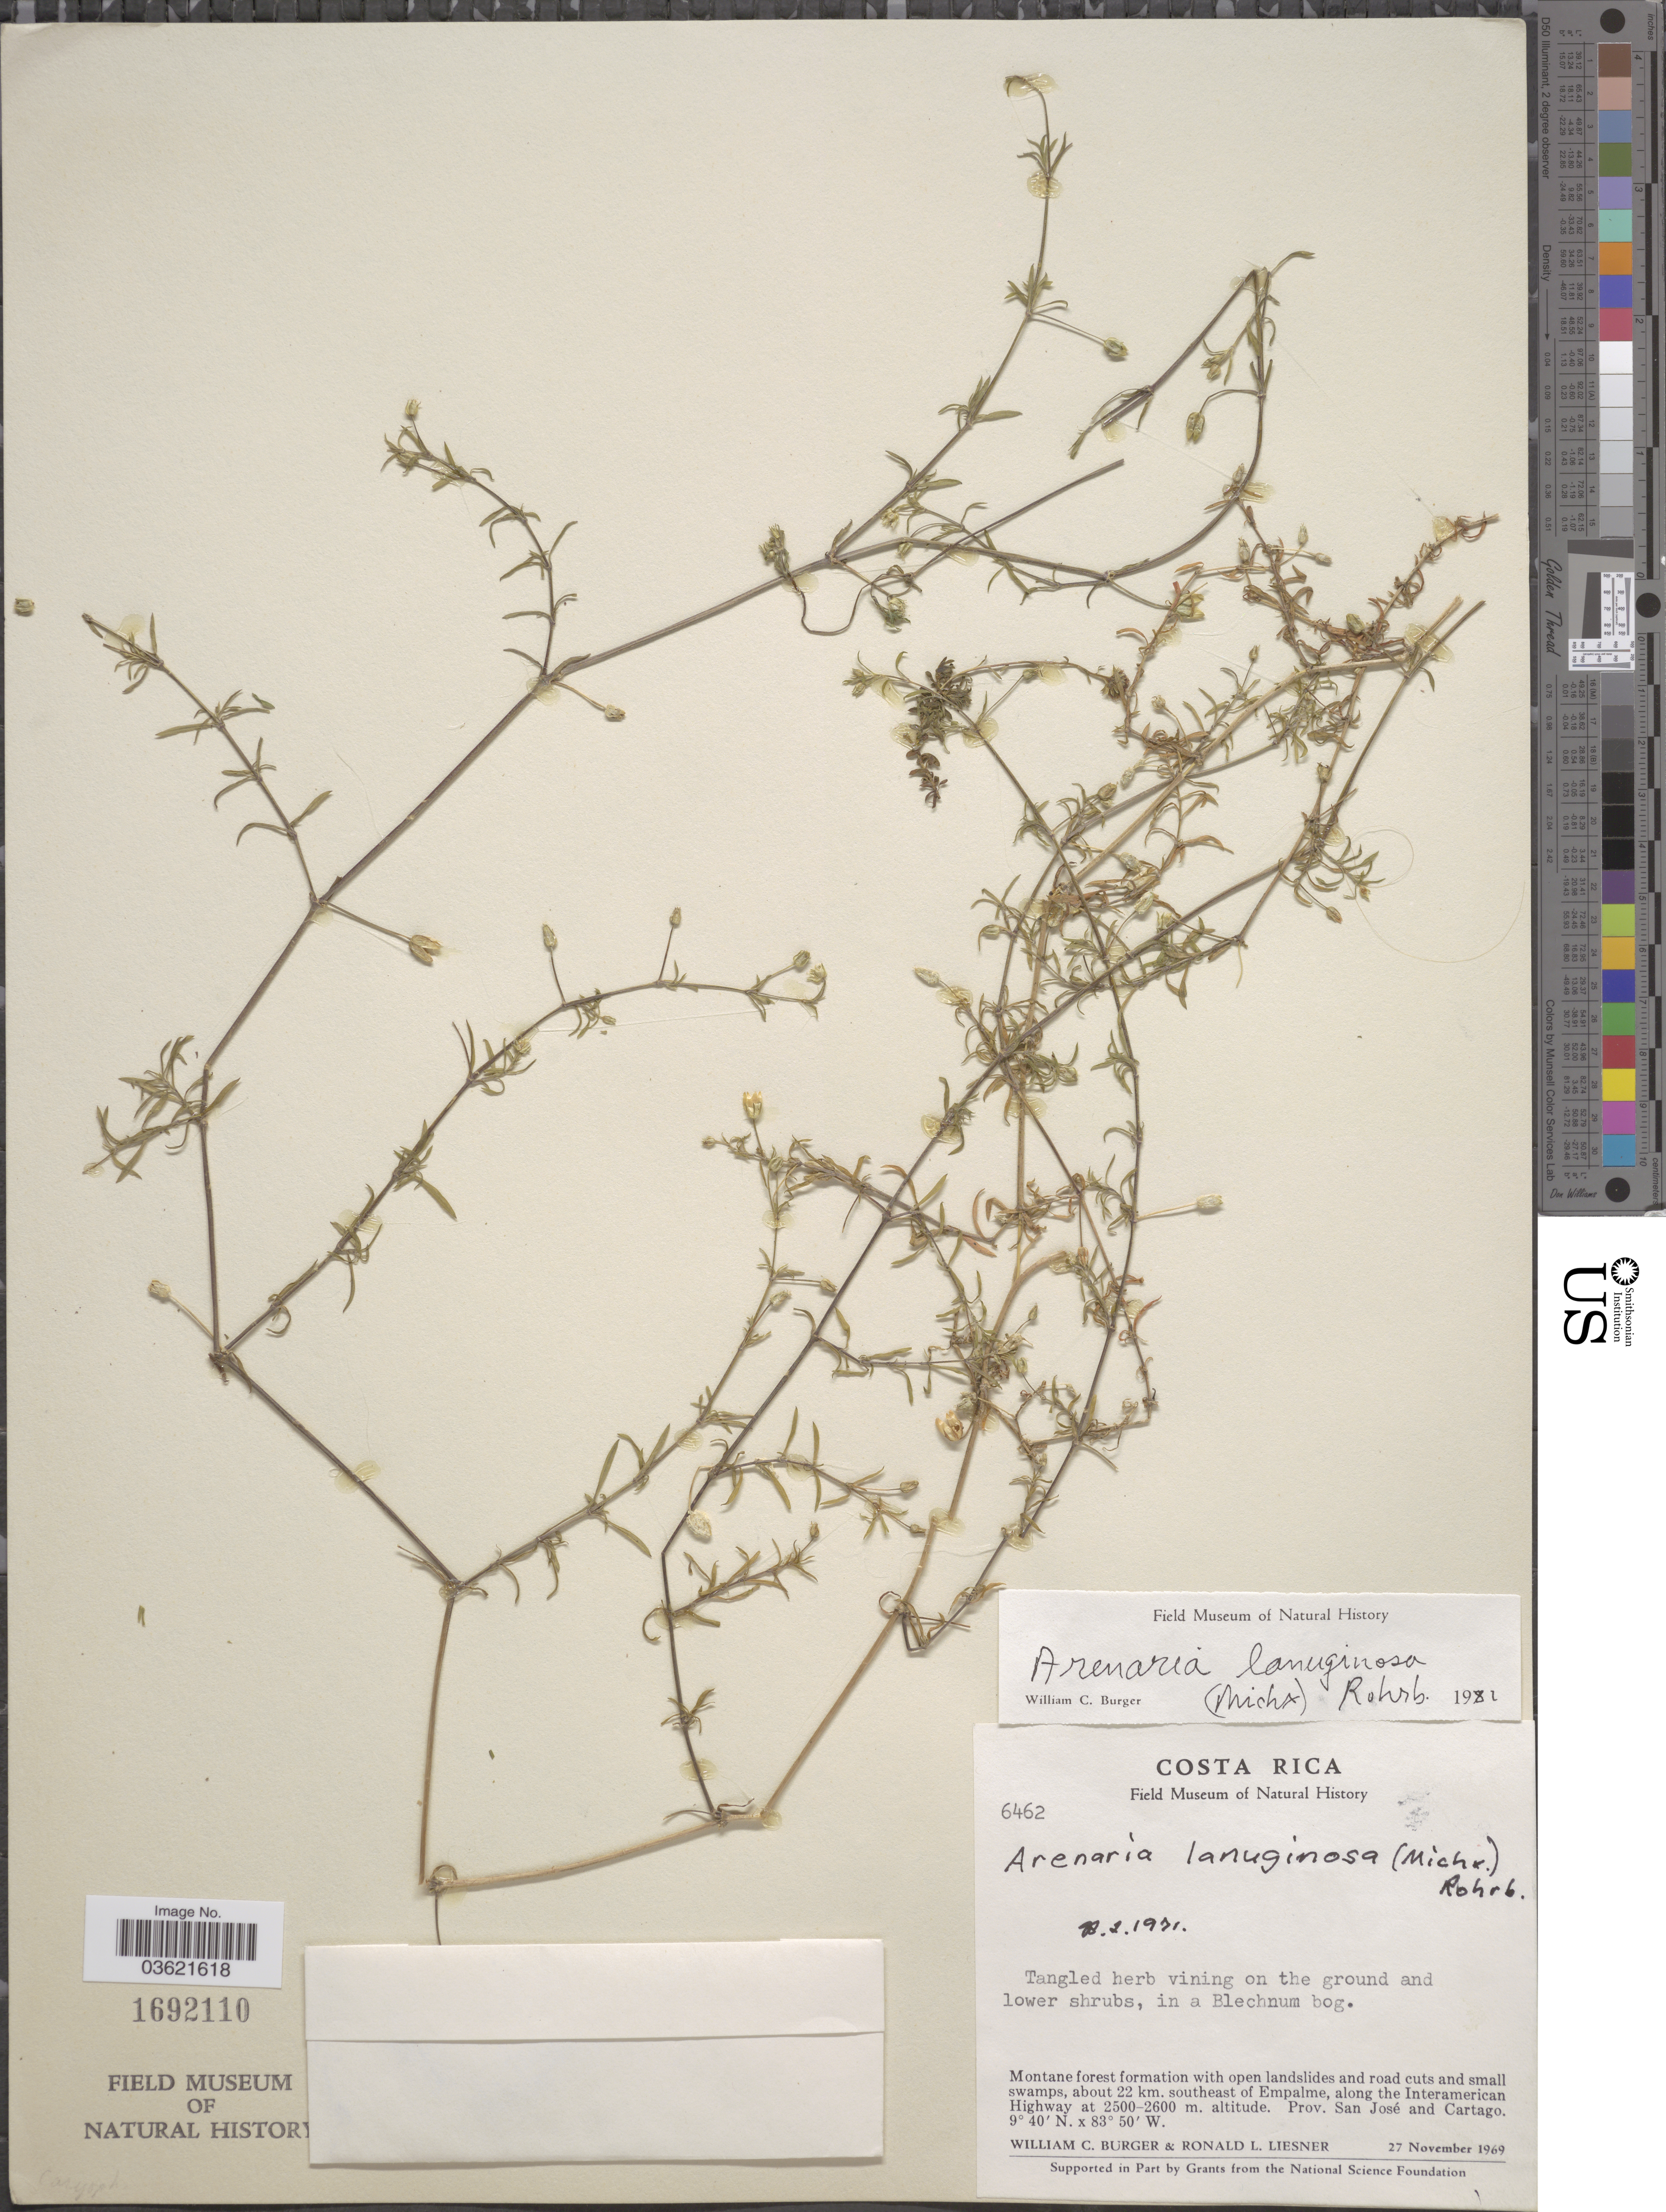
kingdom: Plantae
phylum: Tracheophyta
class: Magnoliopsida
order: Caryophyllales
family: Caryophyllaceae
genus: Arenaria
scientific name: Arenaria lanuginosa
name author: (Michx.) Rohrb.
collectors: W. Burger & R. L. Liesner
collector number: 6462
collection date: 1969-11-27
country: Costa Rica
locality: About 22 km. southeast of Empalme, along the Interamerican Highway. Prov. San José and Cartago.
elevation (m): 2500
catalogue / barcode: US 1692110